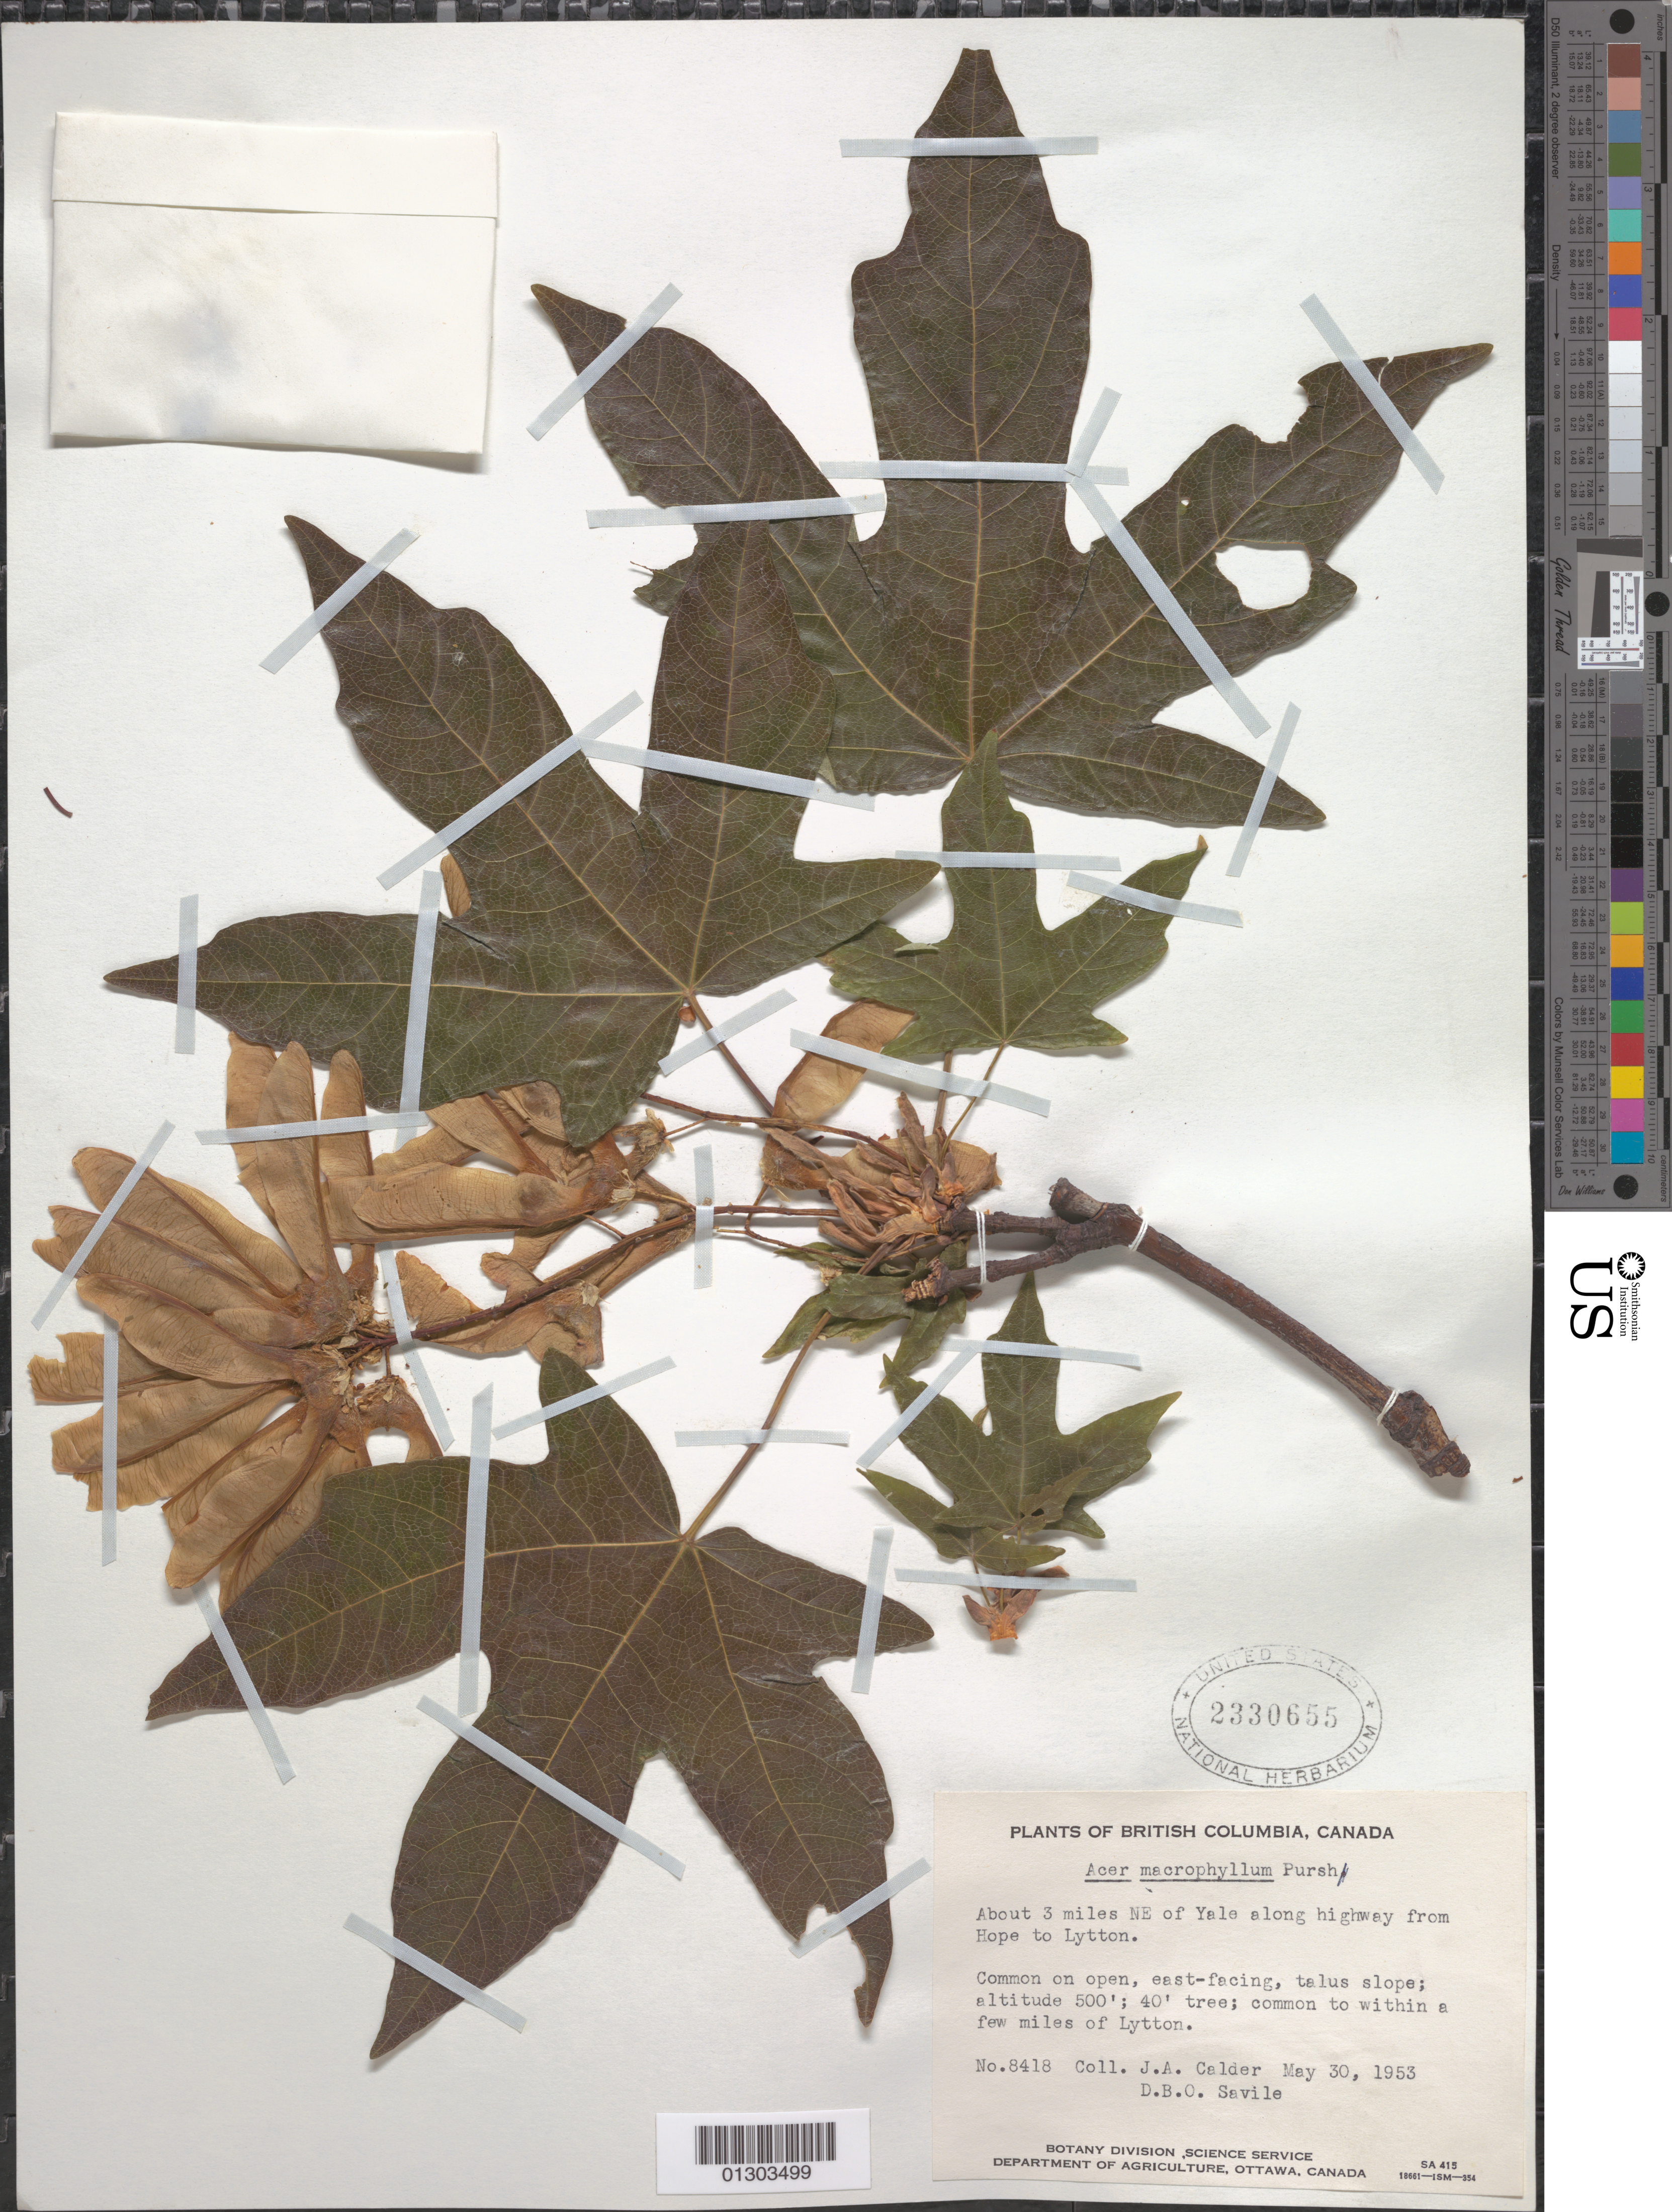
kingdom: Plantae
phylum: Tracheophyta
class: Magnoliopsida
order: Sapindales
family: Sapindaceae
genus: Acer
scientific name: Acer macrophyllum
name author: Pursh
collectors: J. A. Calder & D. Savile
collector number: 8418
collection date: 1953-05-30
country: Canada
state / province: British Columbia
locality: Yale; about 3 miles NE of Yale along highway from Hope to Lytton.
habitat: Common on open, E-facing, talus slope; common to within a few miles of Lytton.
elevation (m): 152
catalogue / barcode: US 2330655